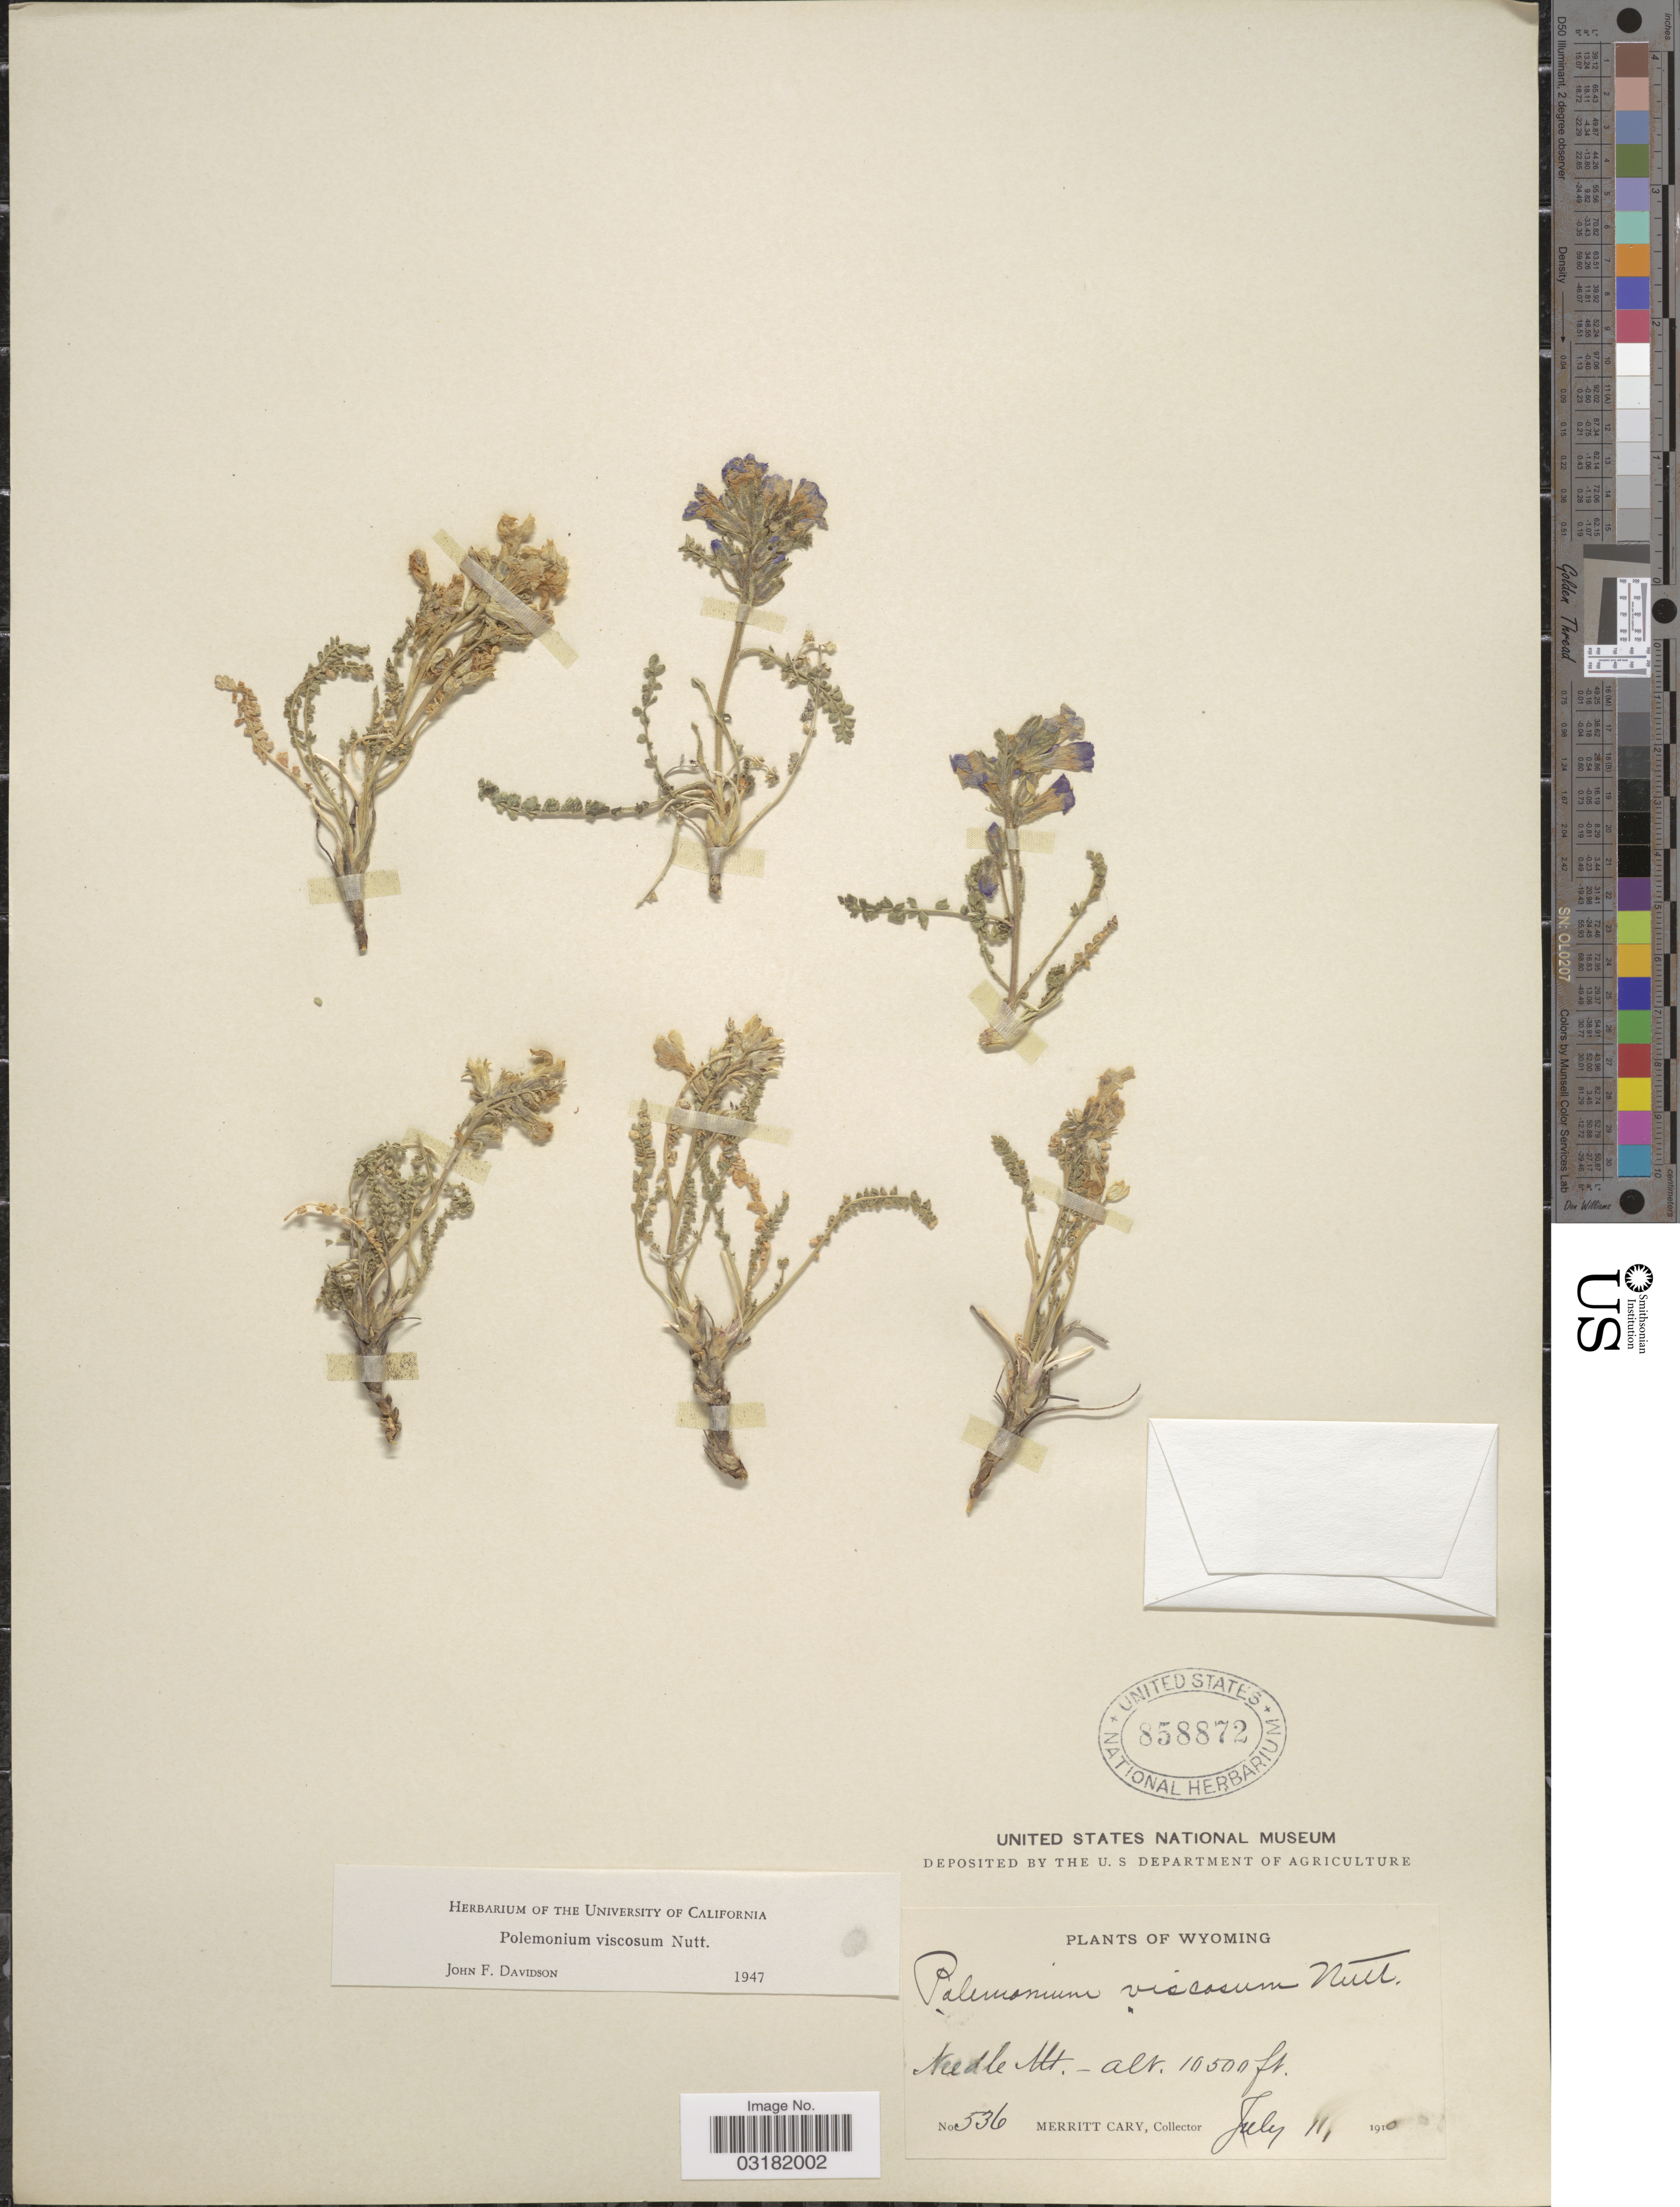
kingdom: Plantae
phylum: Tracheophyta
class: Magnoliopsida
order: Ericales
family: Polemoniaceae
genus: Polemonium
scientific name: Polemonium viscosum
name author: Nutt.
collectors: C. Merritt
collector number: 536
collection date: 1910-07-11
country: United States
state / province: Wyoming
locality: Needle Mt.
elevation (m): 3200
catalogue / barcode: US 858872